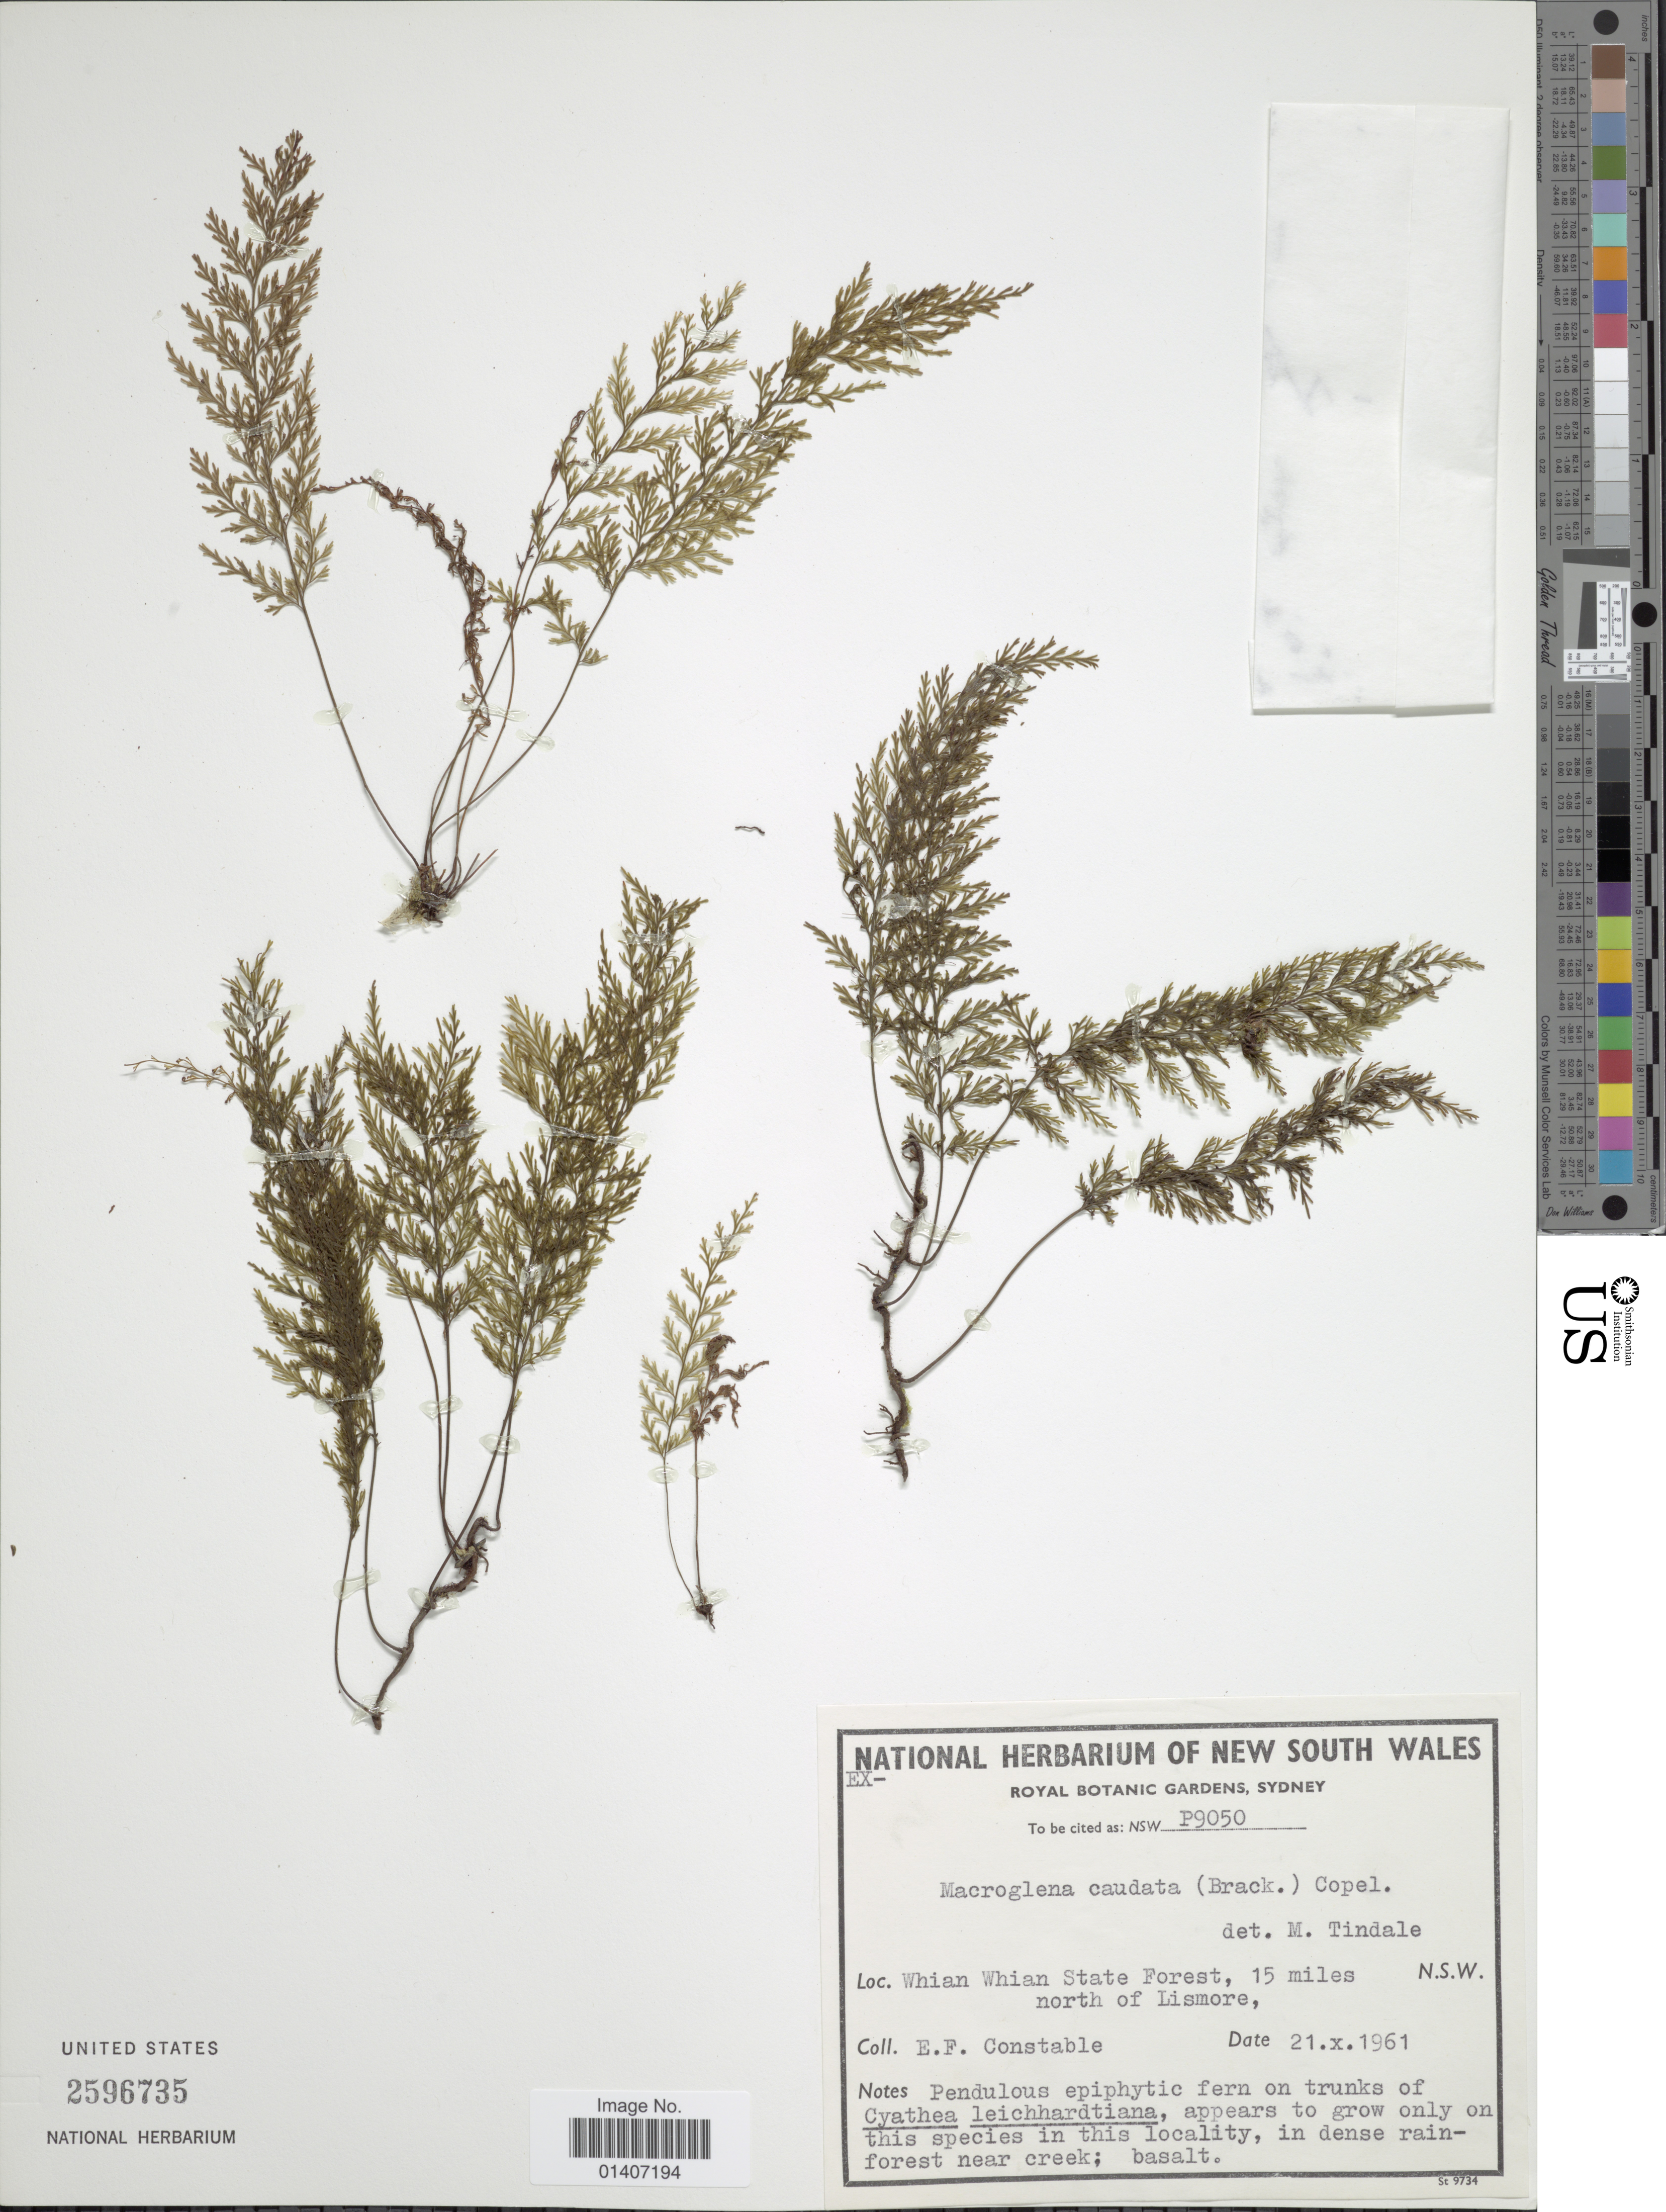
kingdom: Plantae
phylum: Tracheophyta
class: Polypodiopsida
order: Hymenophyllales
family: Hymenophyllaceae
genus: Abrodictyum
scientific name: Abrodictyum caudatum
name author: (Brack.) Ebihara & K. Iwats.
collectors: E. F. Constable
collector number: P9050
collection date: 1961-10-21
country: Australia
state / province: New South Wales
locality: Whian Whian State forest, 15miles north of Lismore, NSW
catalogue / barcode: US 2596735